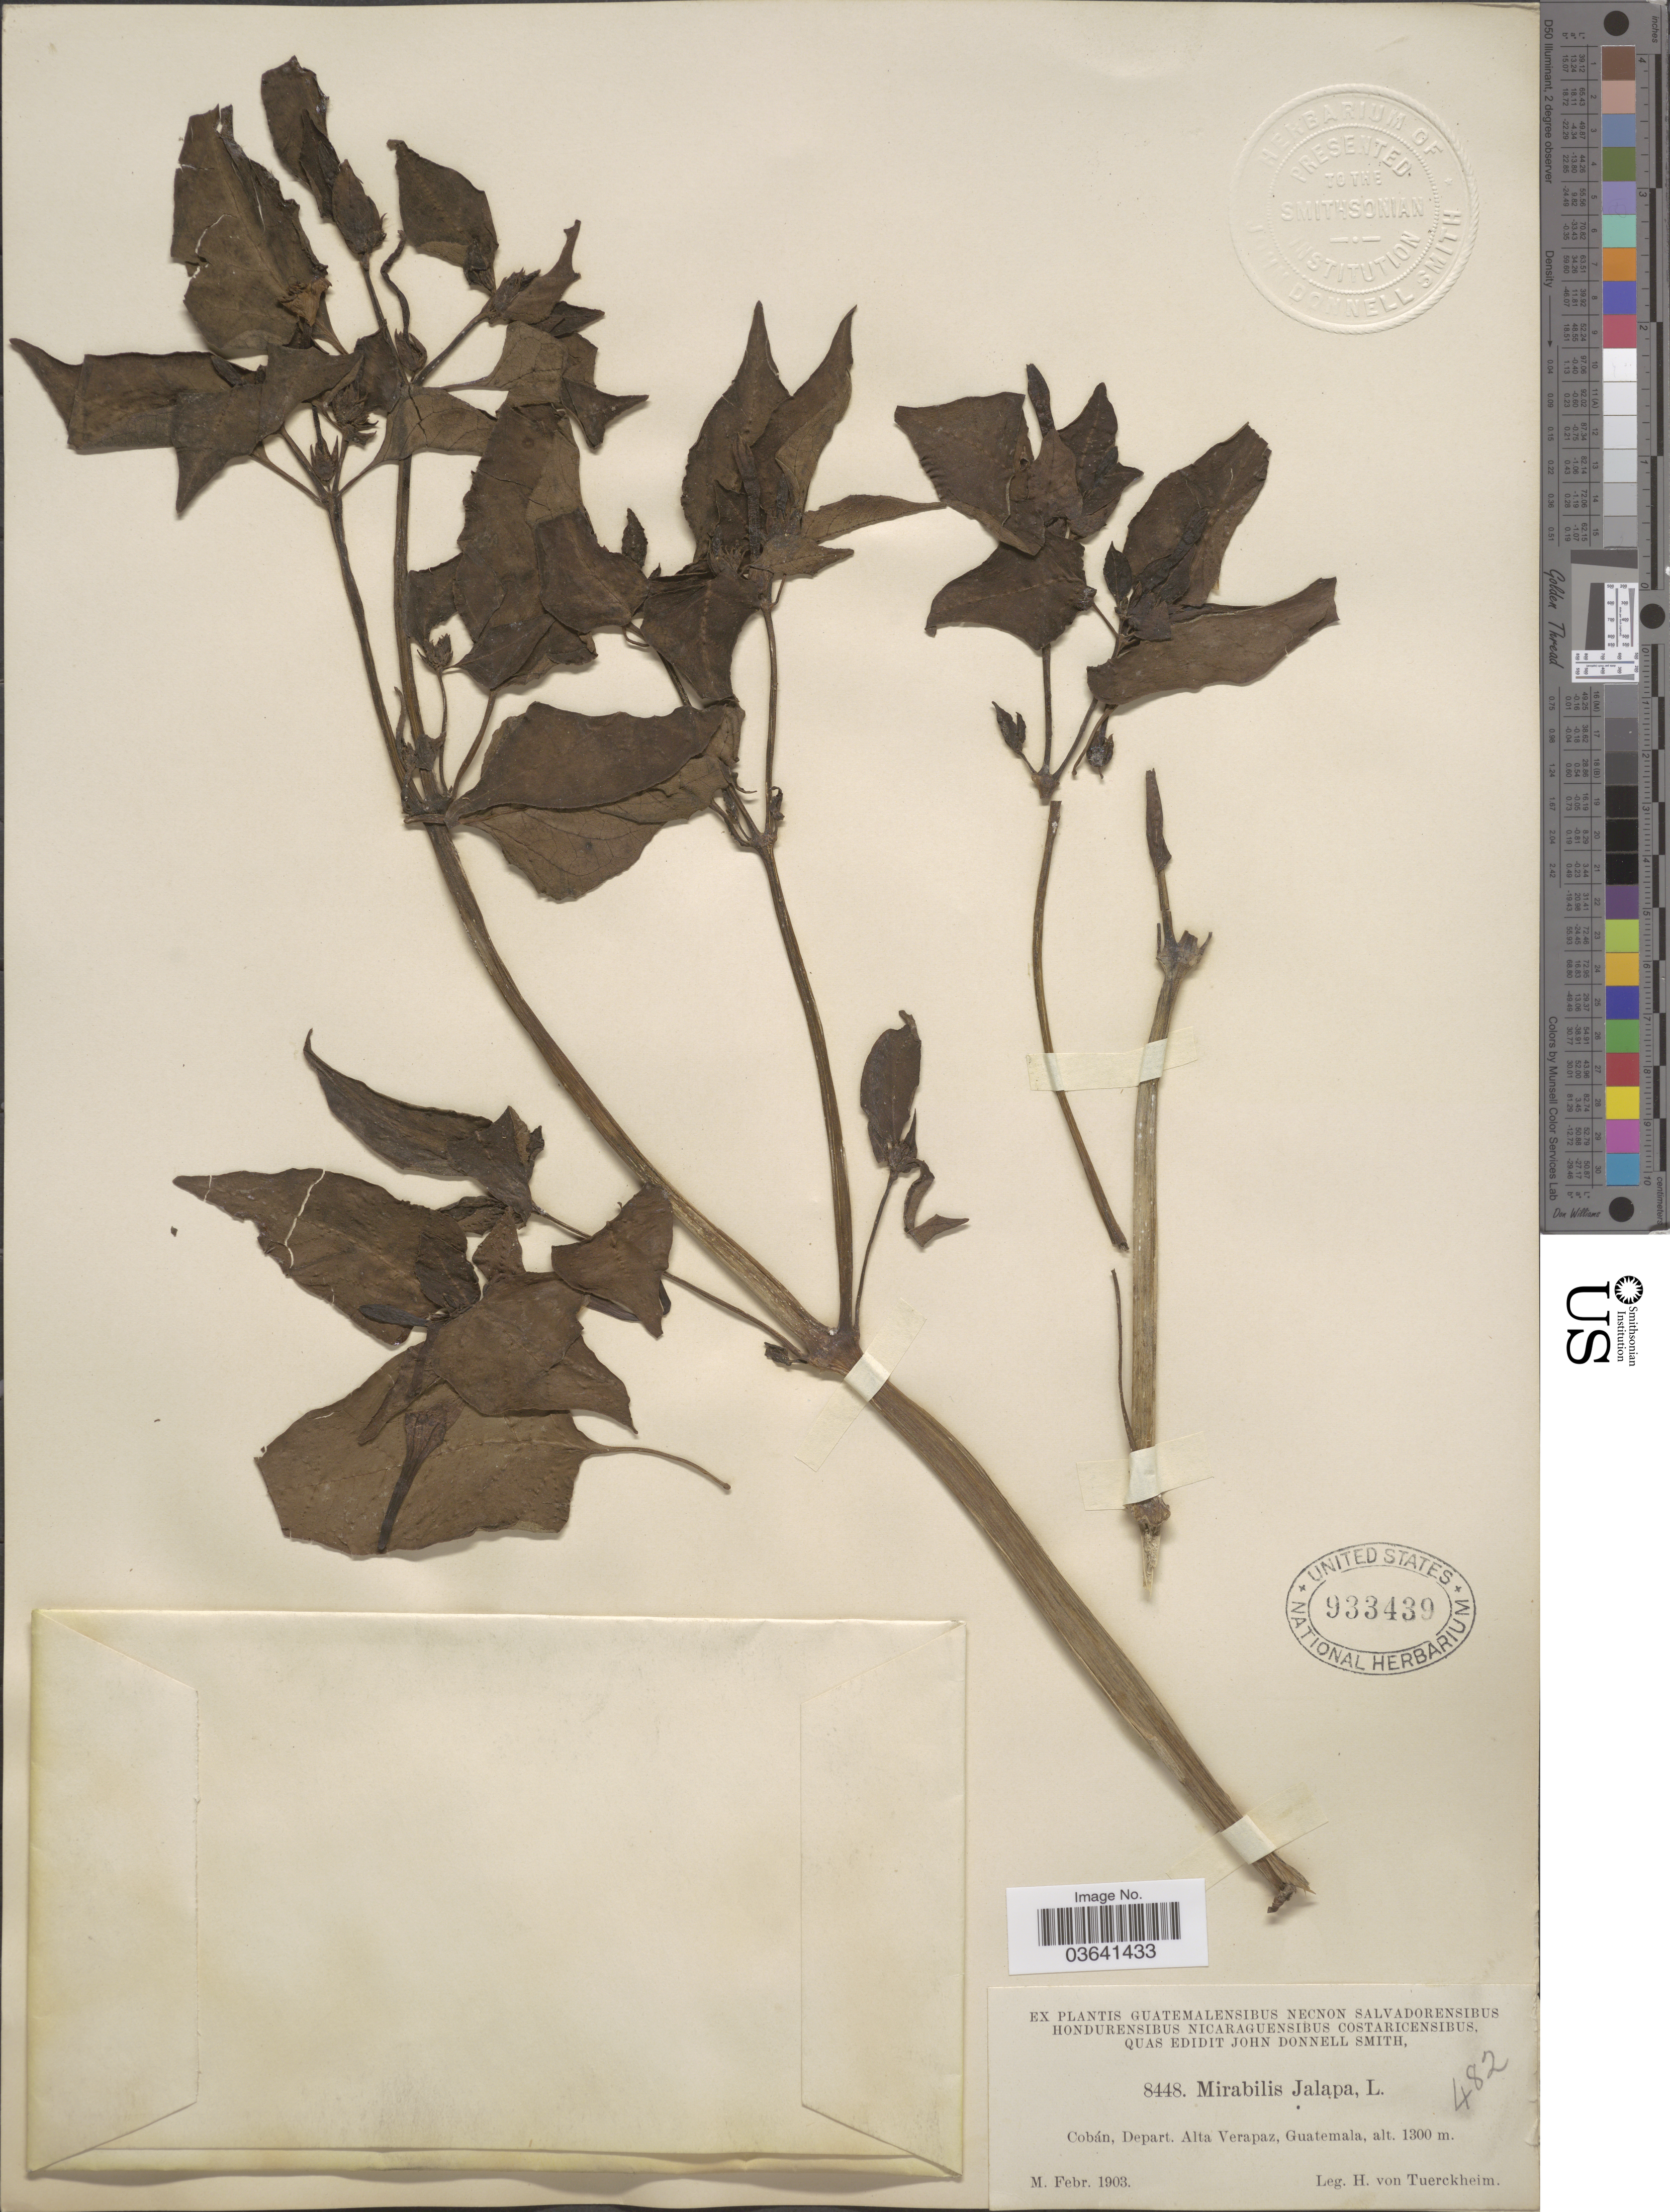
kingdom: Plantae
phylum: Tracheophyta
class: Magnoliopsida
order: Caryophyllales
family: Nyctaginaceae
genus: Mirabilis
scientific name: Mirabilis jalapa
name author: L.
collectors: H. von Türckheim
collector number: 8448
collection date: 1903-02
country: Guatemala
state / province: Alta Verapaz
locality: Cobán, Depart. Alta Verapaz.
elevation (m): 1300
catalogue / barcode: US 933439